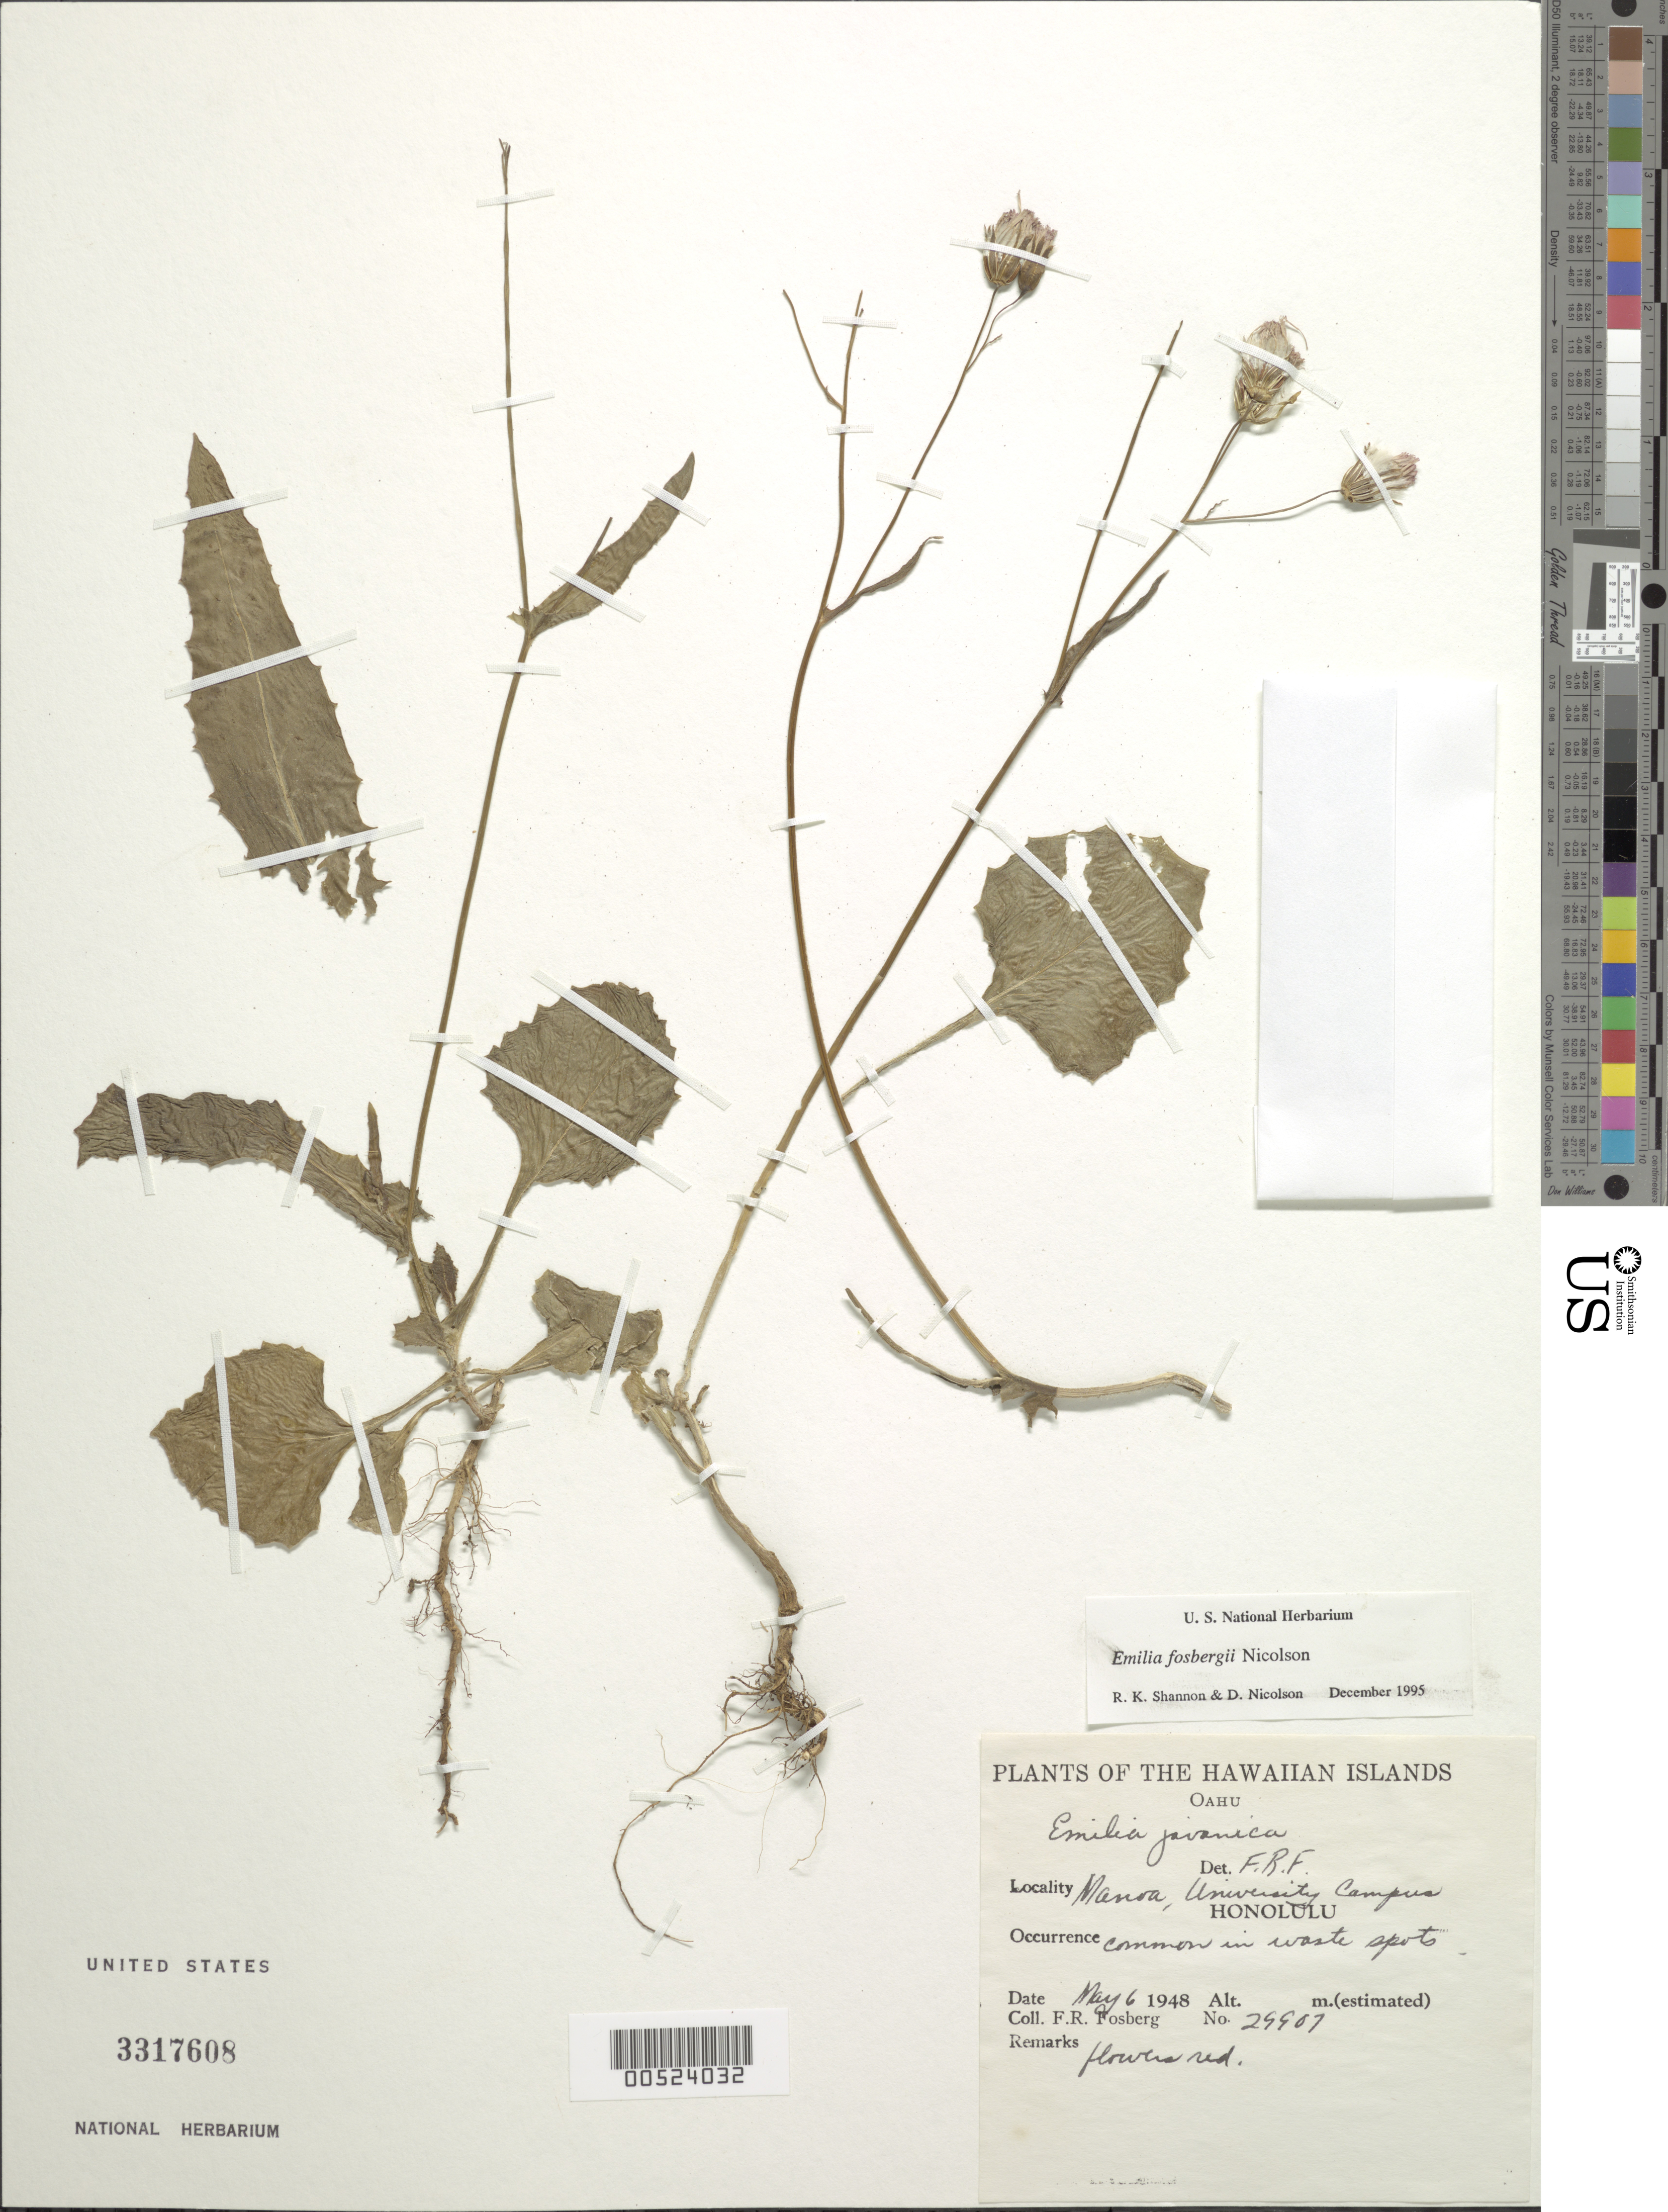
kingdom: Plantae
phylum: Tracheophyta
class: Magnoliopsida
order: Asterales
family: Asteraceae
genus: Emilia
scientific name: Emilia fosbergii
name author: Nicolson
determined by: Nicolson, D. H.; Shannon, R. K.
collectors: F. R. Fosberg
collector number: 29907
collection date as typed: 6 May 1948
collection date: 1948-05-06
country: United States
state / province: Hawaii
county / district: Honolulu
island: Oahu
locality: Manoa, University Campus, Honolulu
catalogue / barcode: US 3317608